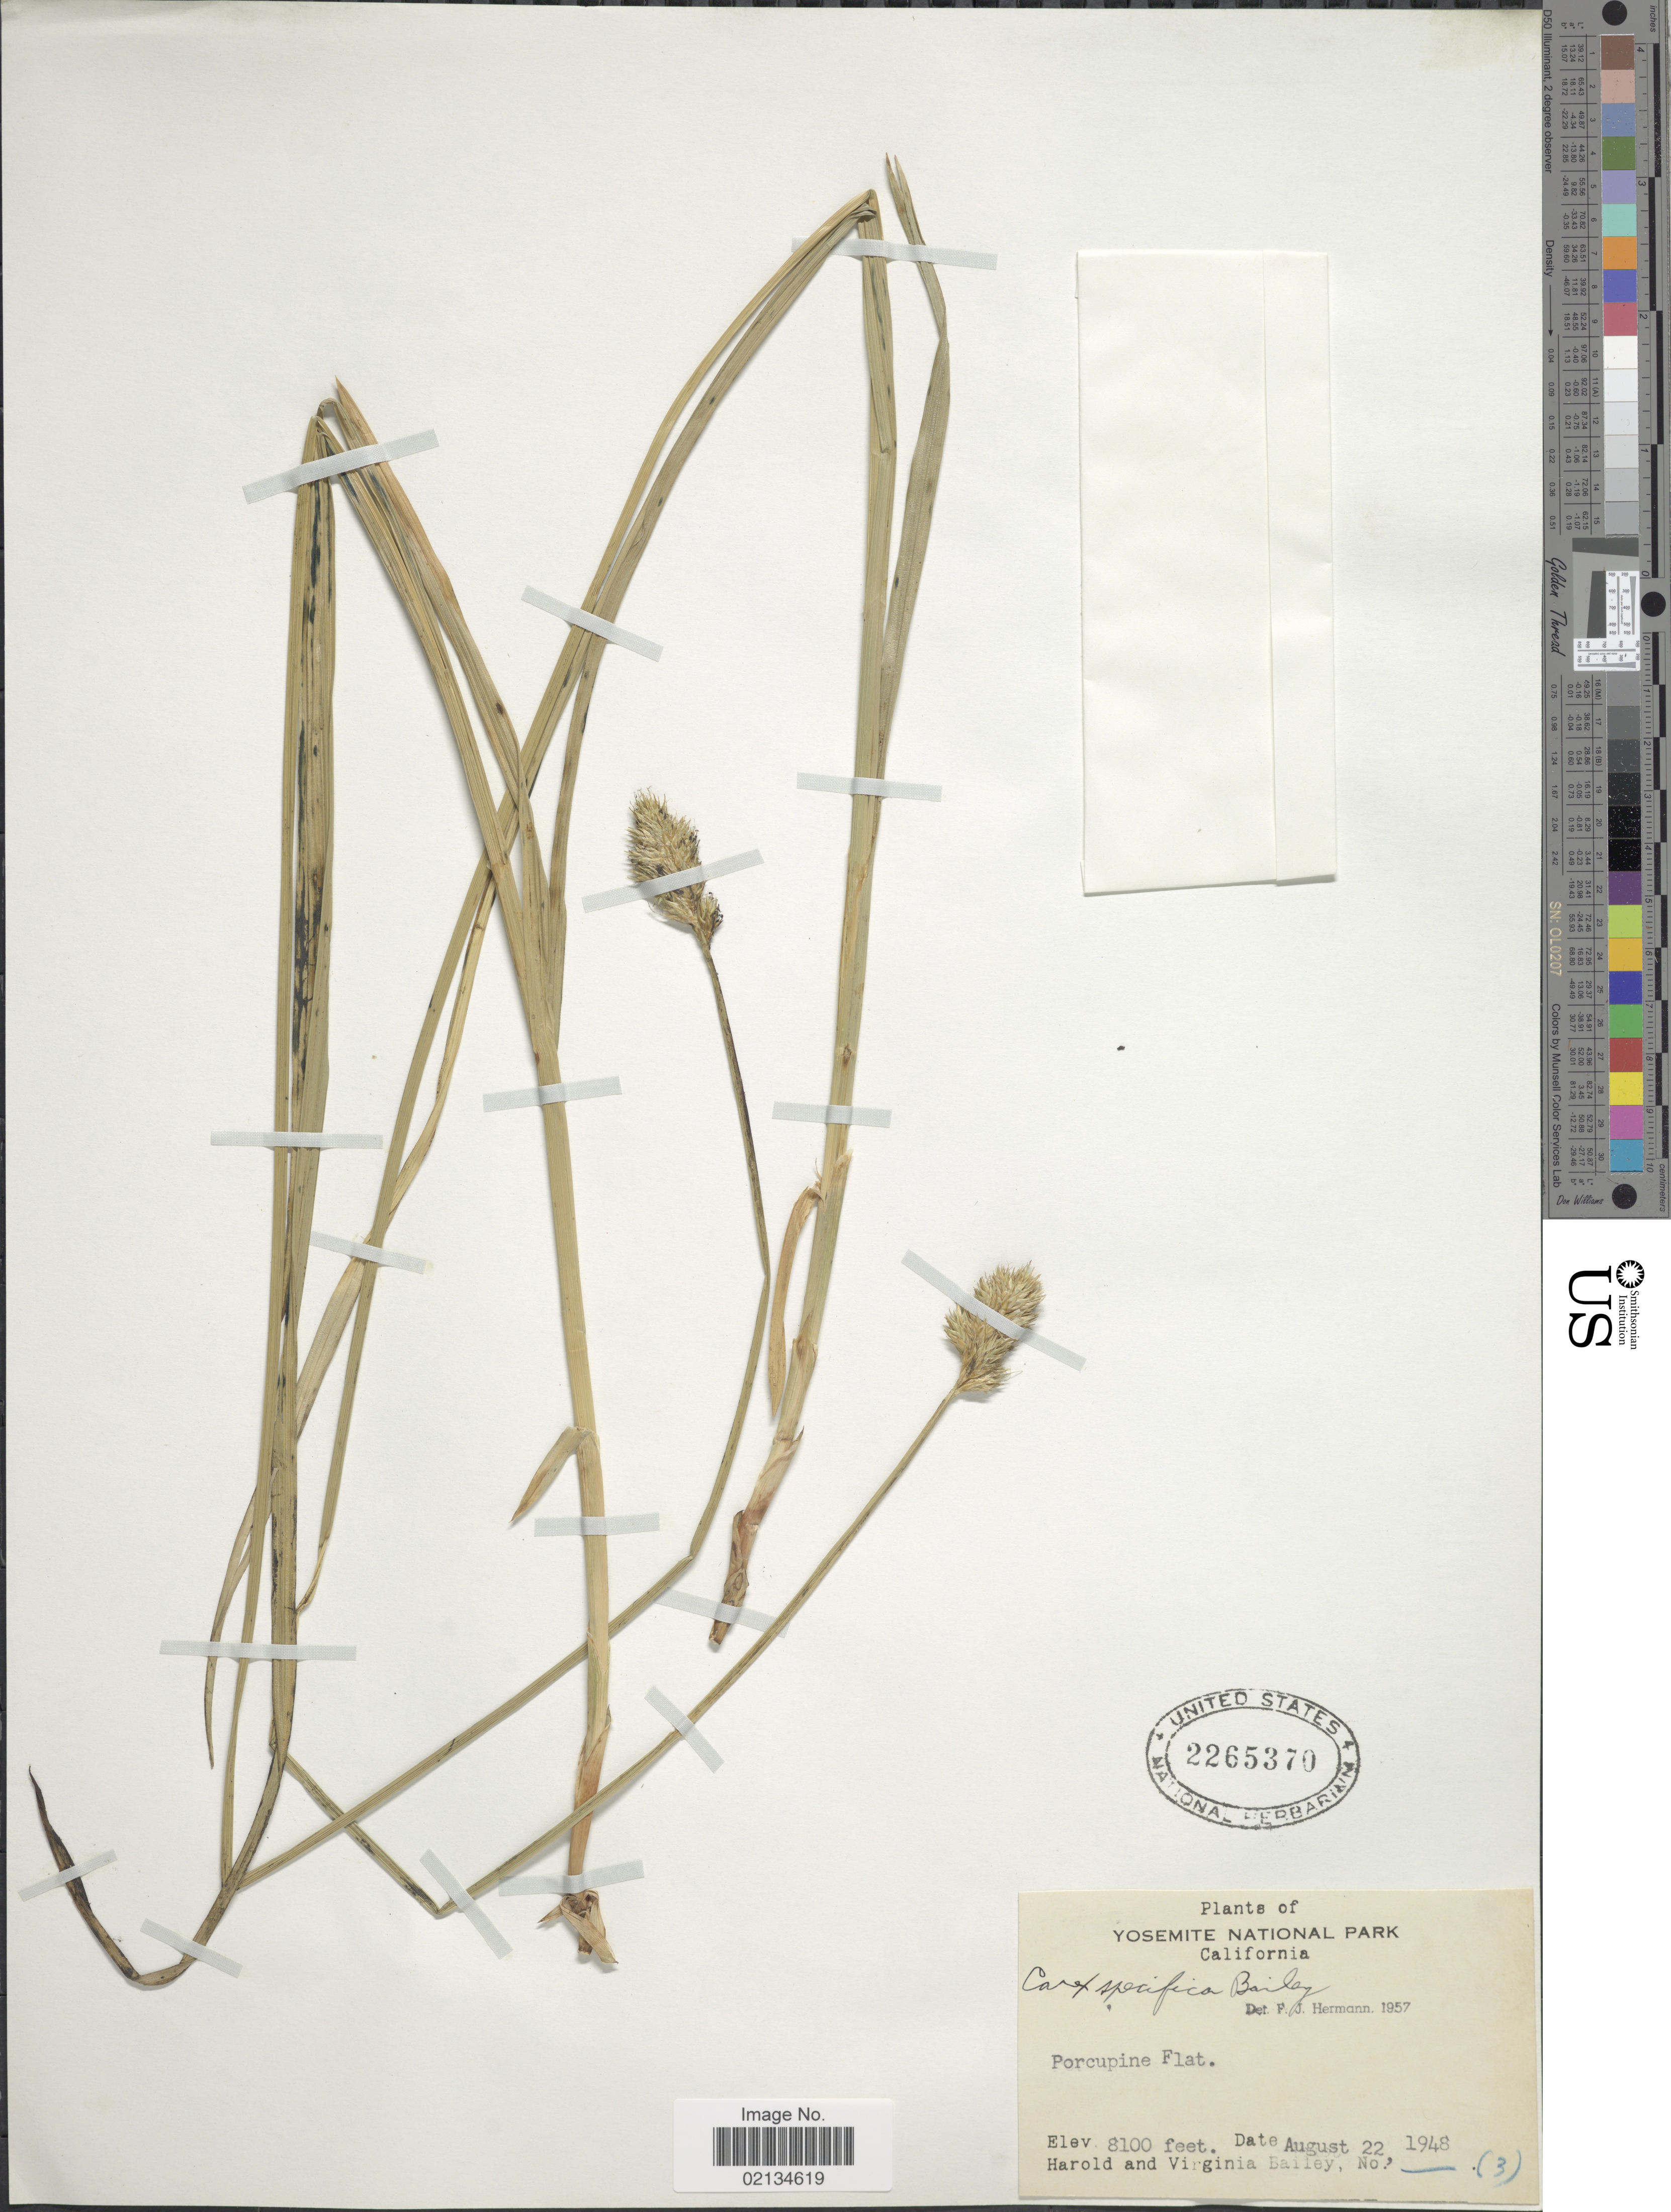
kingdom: Plantae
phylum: Tracheophyta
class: Liliopsida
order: Poales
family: Cyperaceae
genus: Carex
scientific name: Carex specifica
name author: L.H. Bailey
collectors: H. Bailey & V. L. Bailey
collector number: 3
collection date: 1948-08-22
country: United States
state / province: California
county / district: Mariposa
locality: Yosemite National Park, Porcupine Flat.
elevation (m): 2469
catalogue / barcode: US 2265370